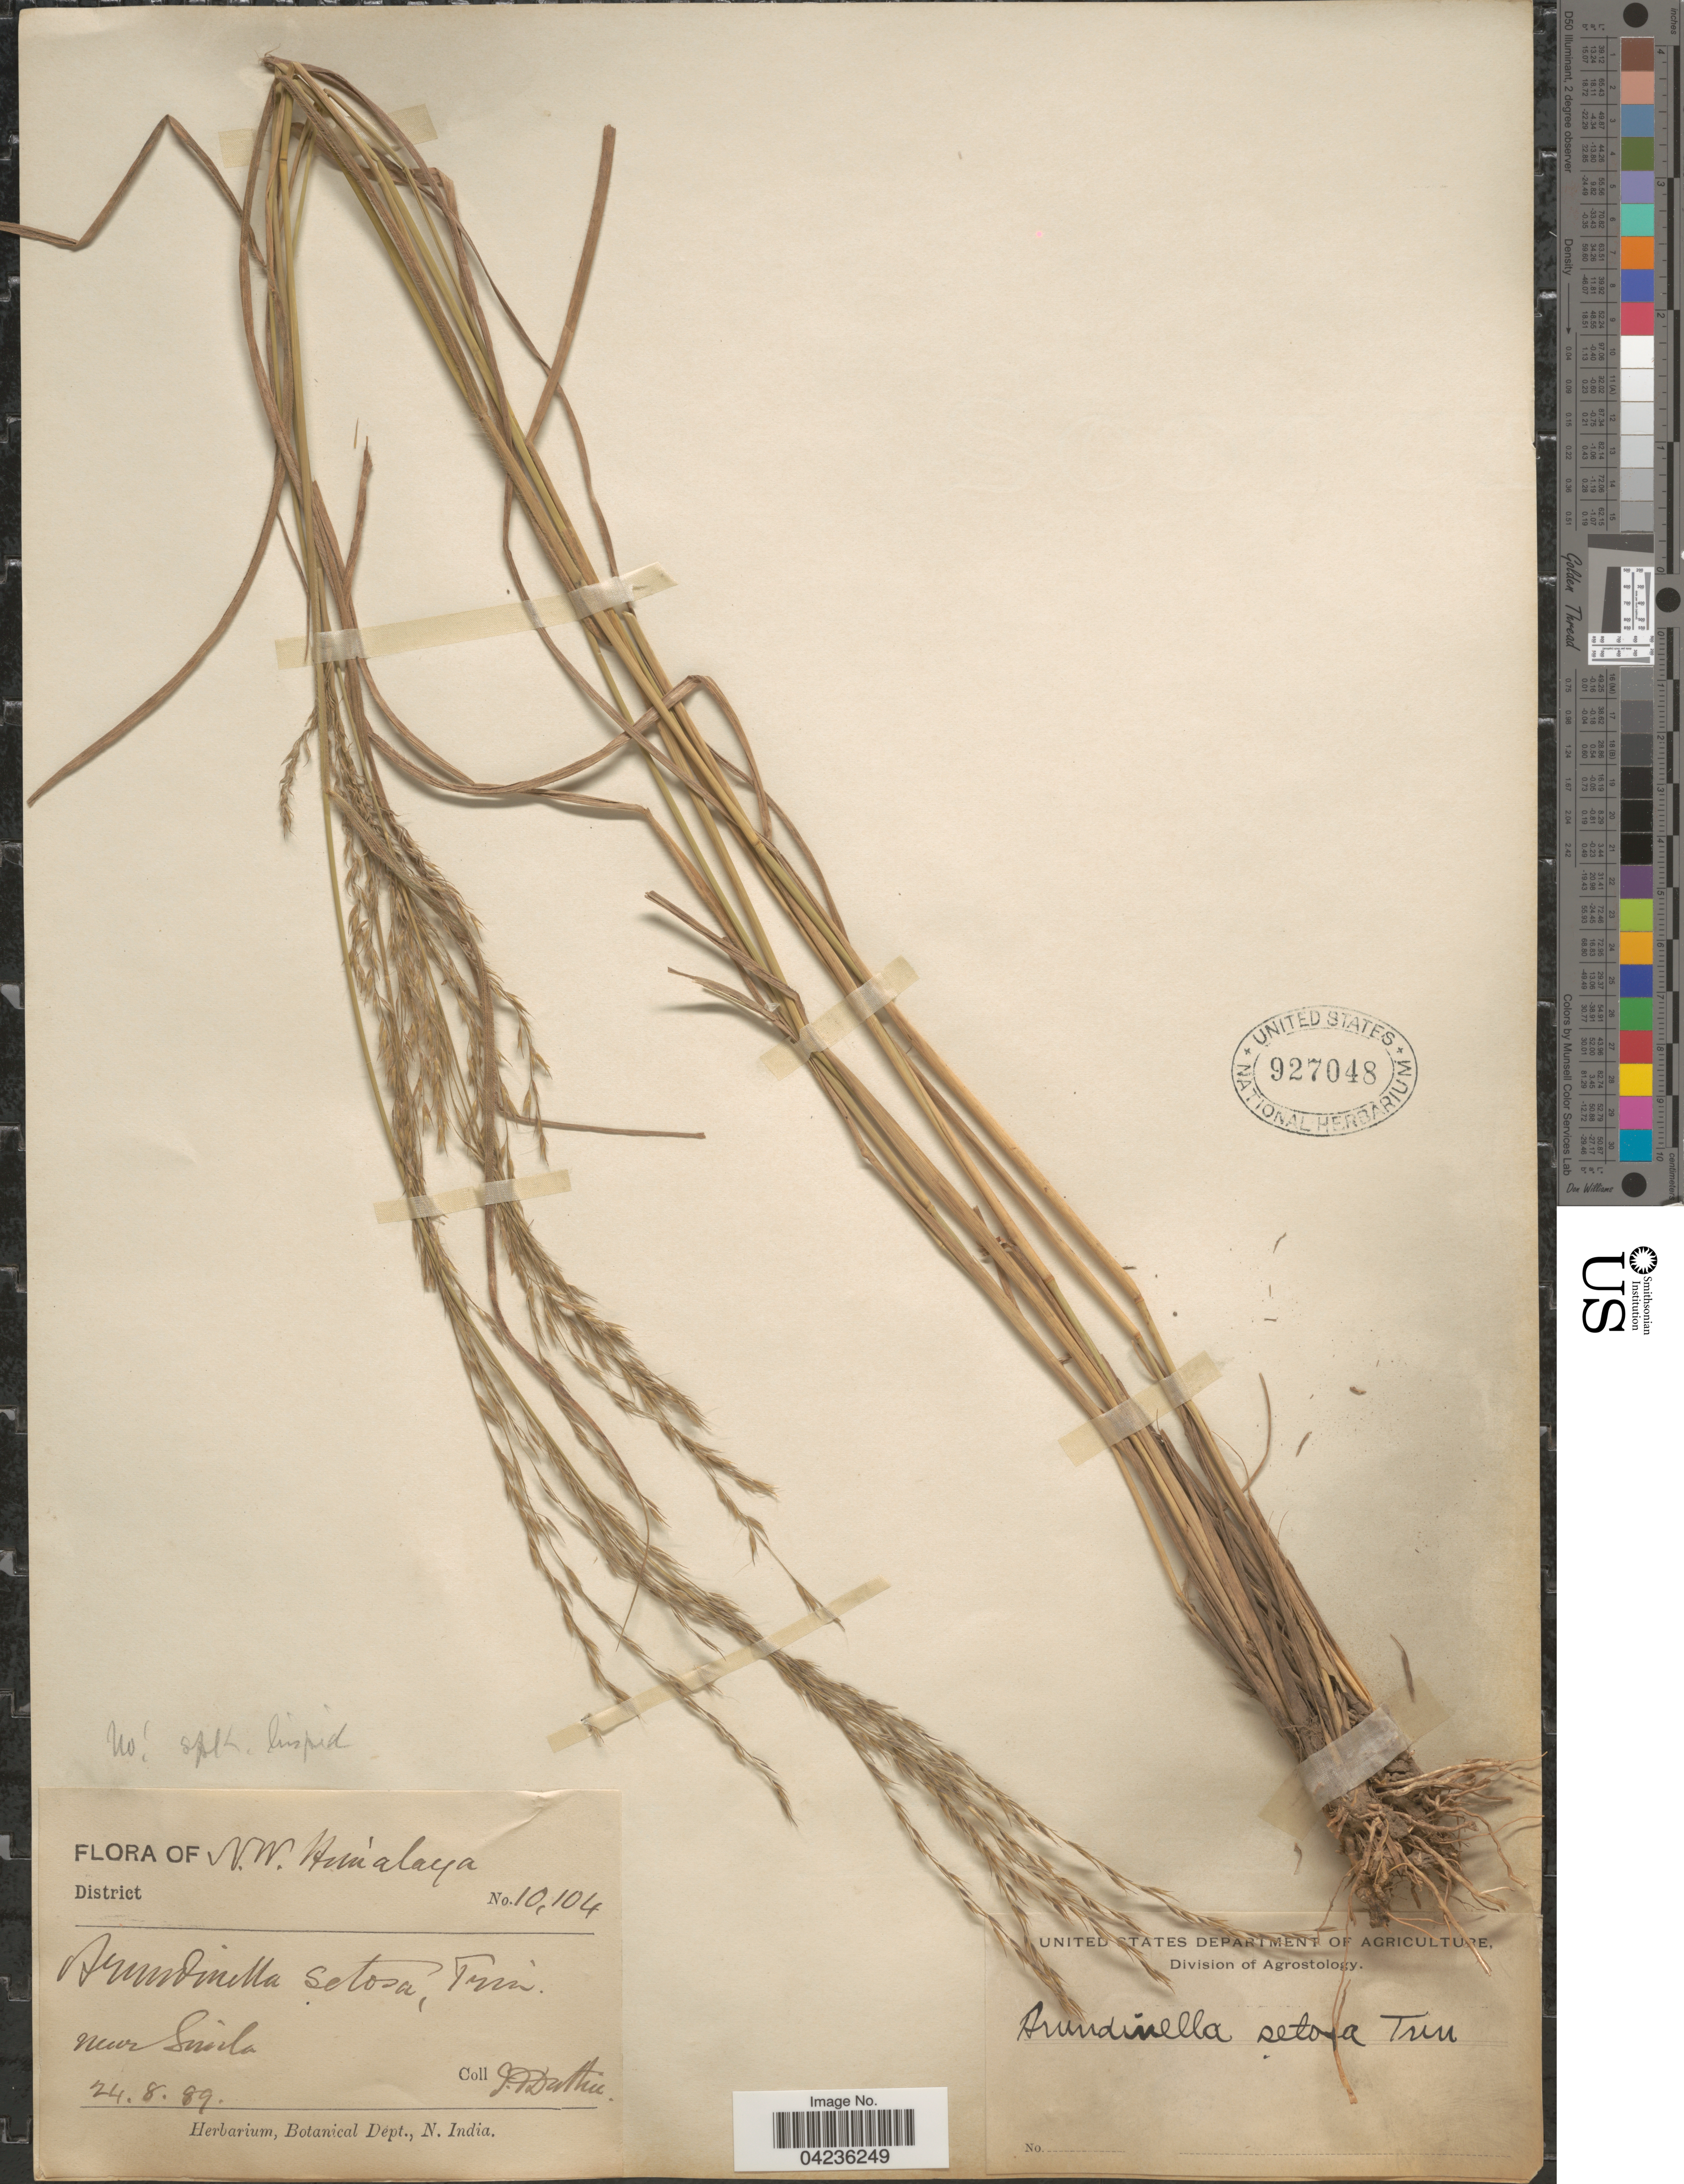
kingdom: Plantae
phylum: Tracheophyta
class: Liliopsida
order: Poales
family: Poaceae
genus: Arundinella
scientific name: Arundinella setosa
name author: Trin.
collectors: J. F. Duthie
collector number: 10104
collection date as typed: Transcribed d/m/y: 24/8/89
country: India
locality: N. W. Himalaya. Near Simla.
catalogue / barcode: US 927048